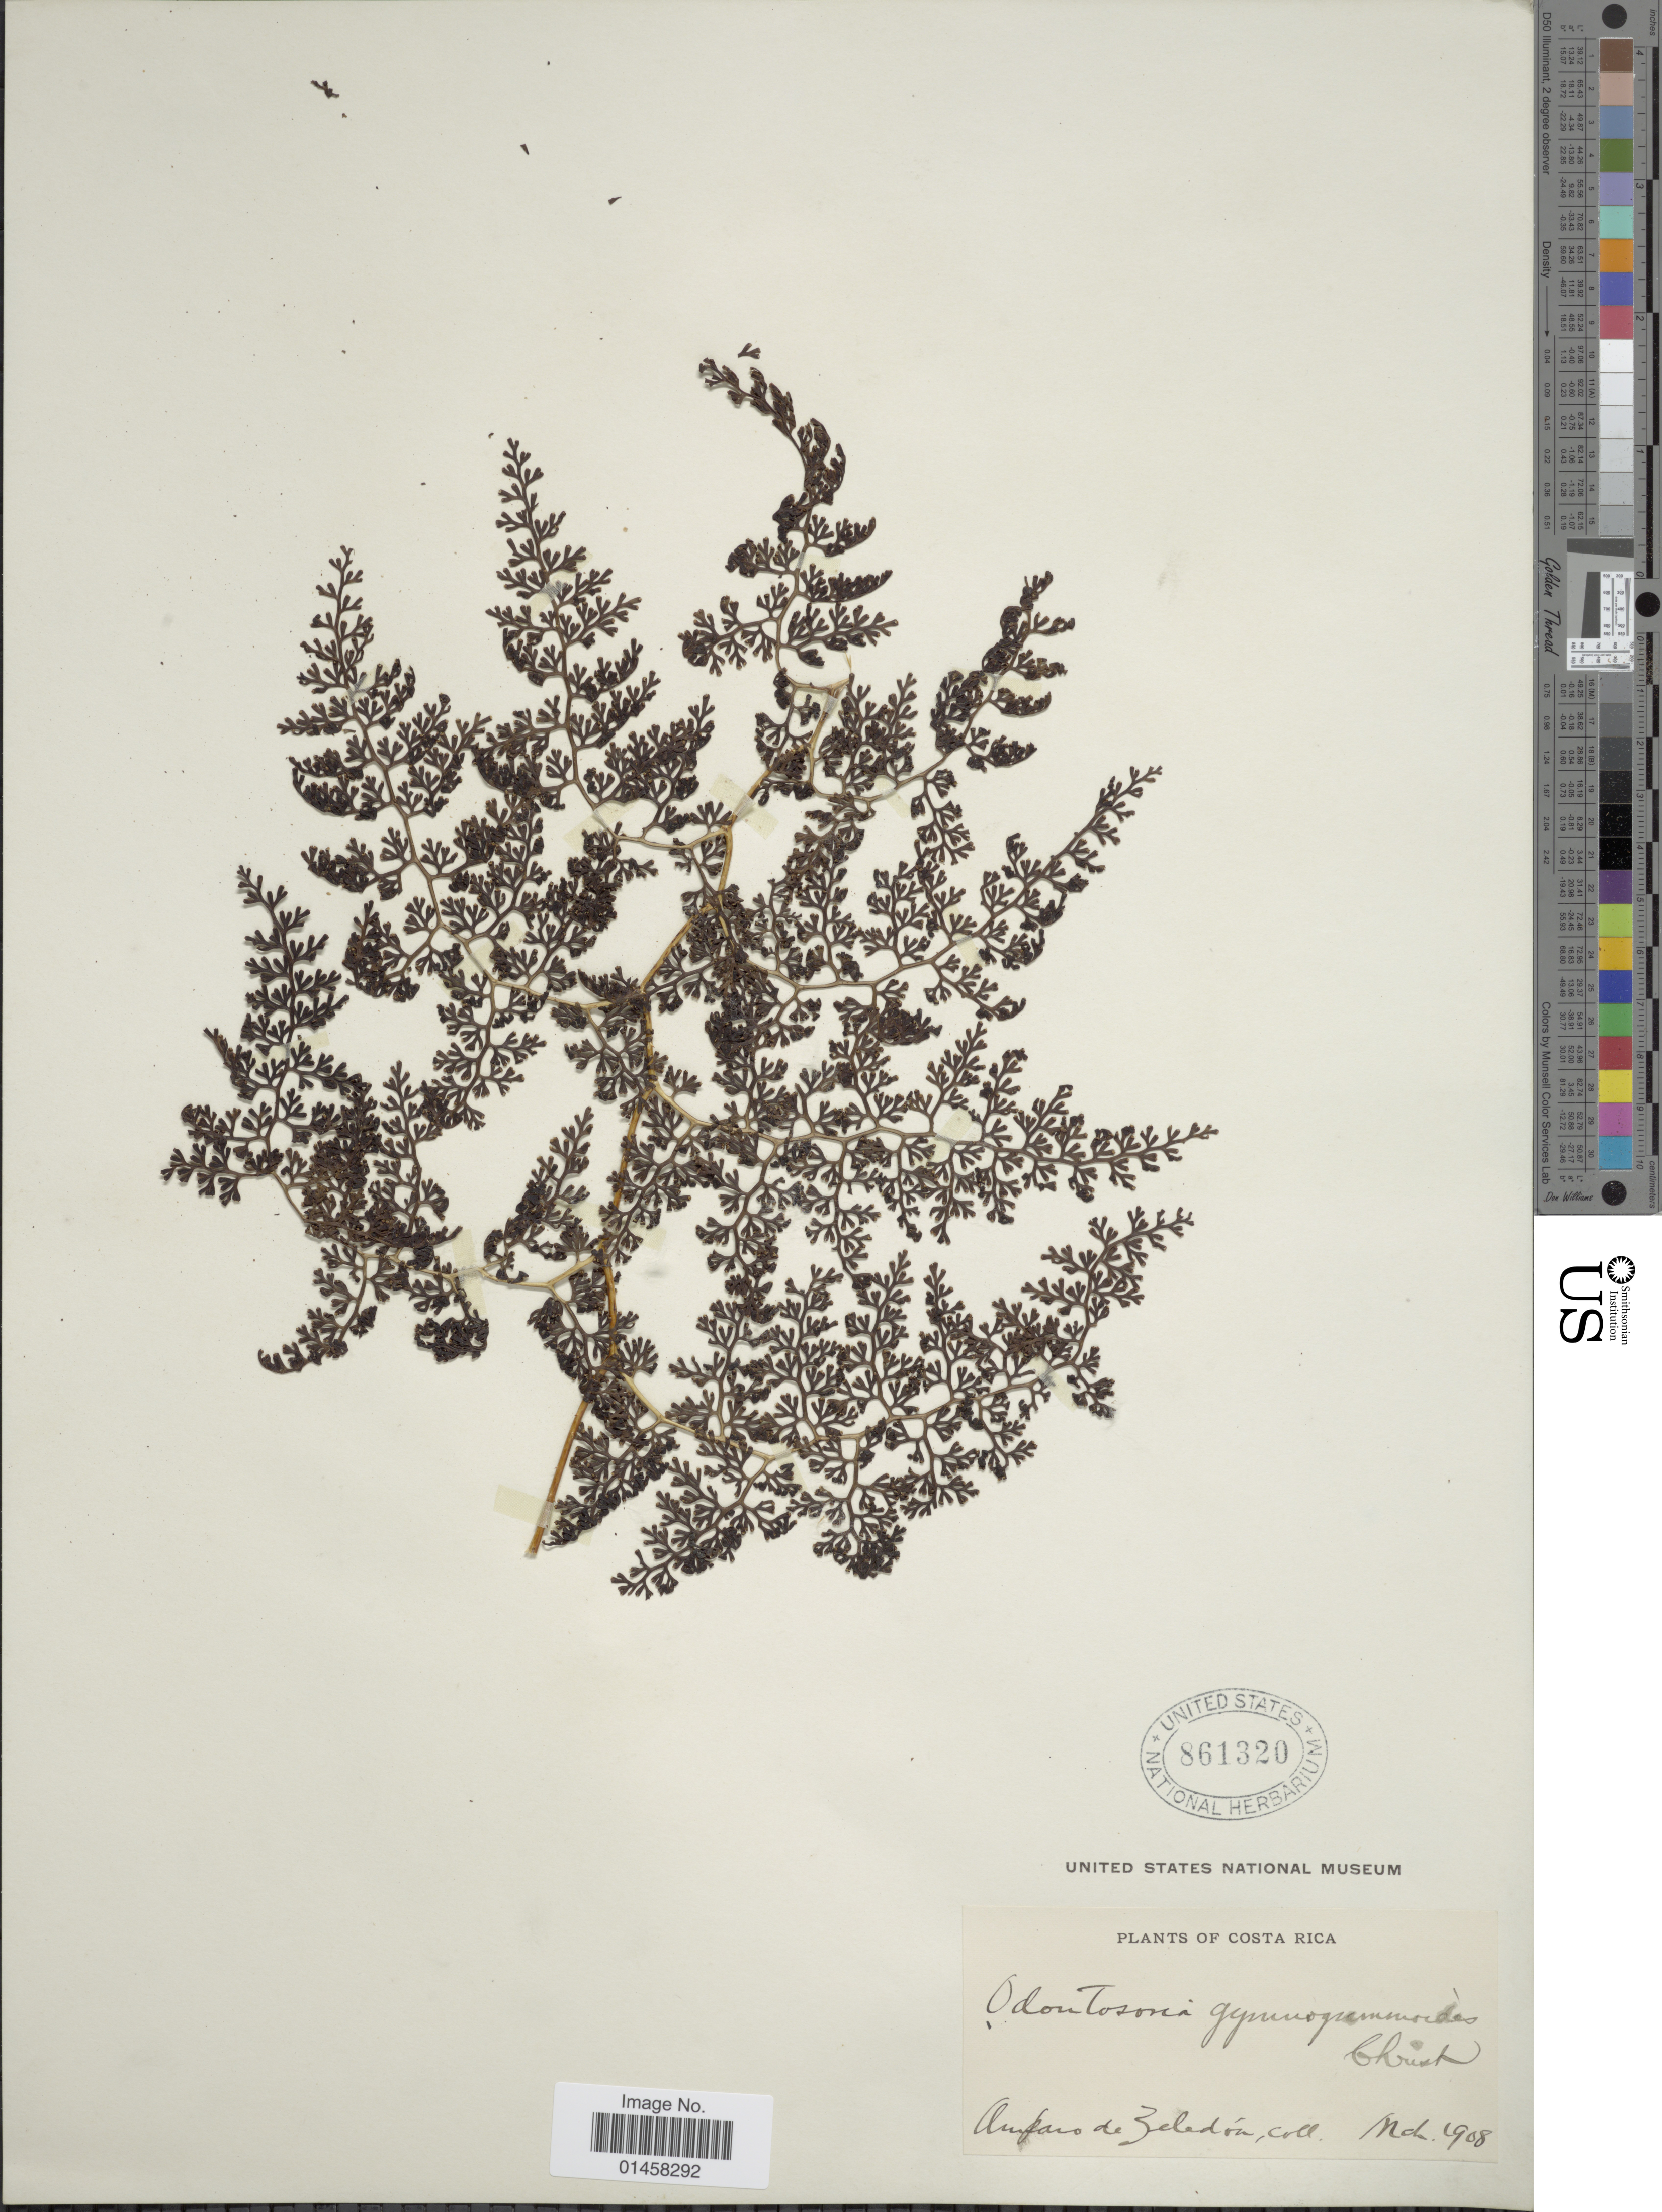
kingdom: Plantae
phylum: Tracheophyta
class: Polypodiopsida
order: Polypodiales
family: Lindsaeaceae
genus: Odontosoria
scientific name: Odontosoria gymnogrammoides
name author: Christ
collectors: A. Zeledon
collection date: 1908-03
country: Costa Rica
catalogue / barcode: US 861320